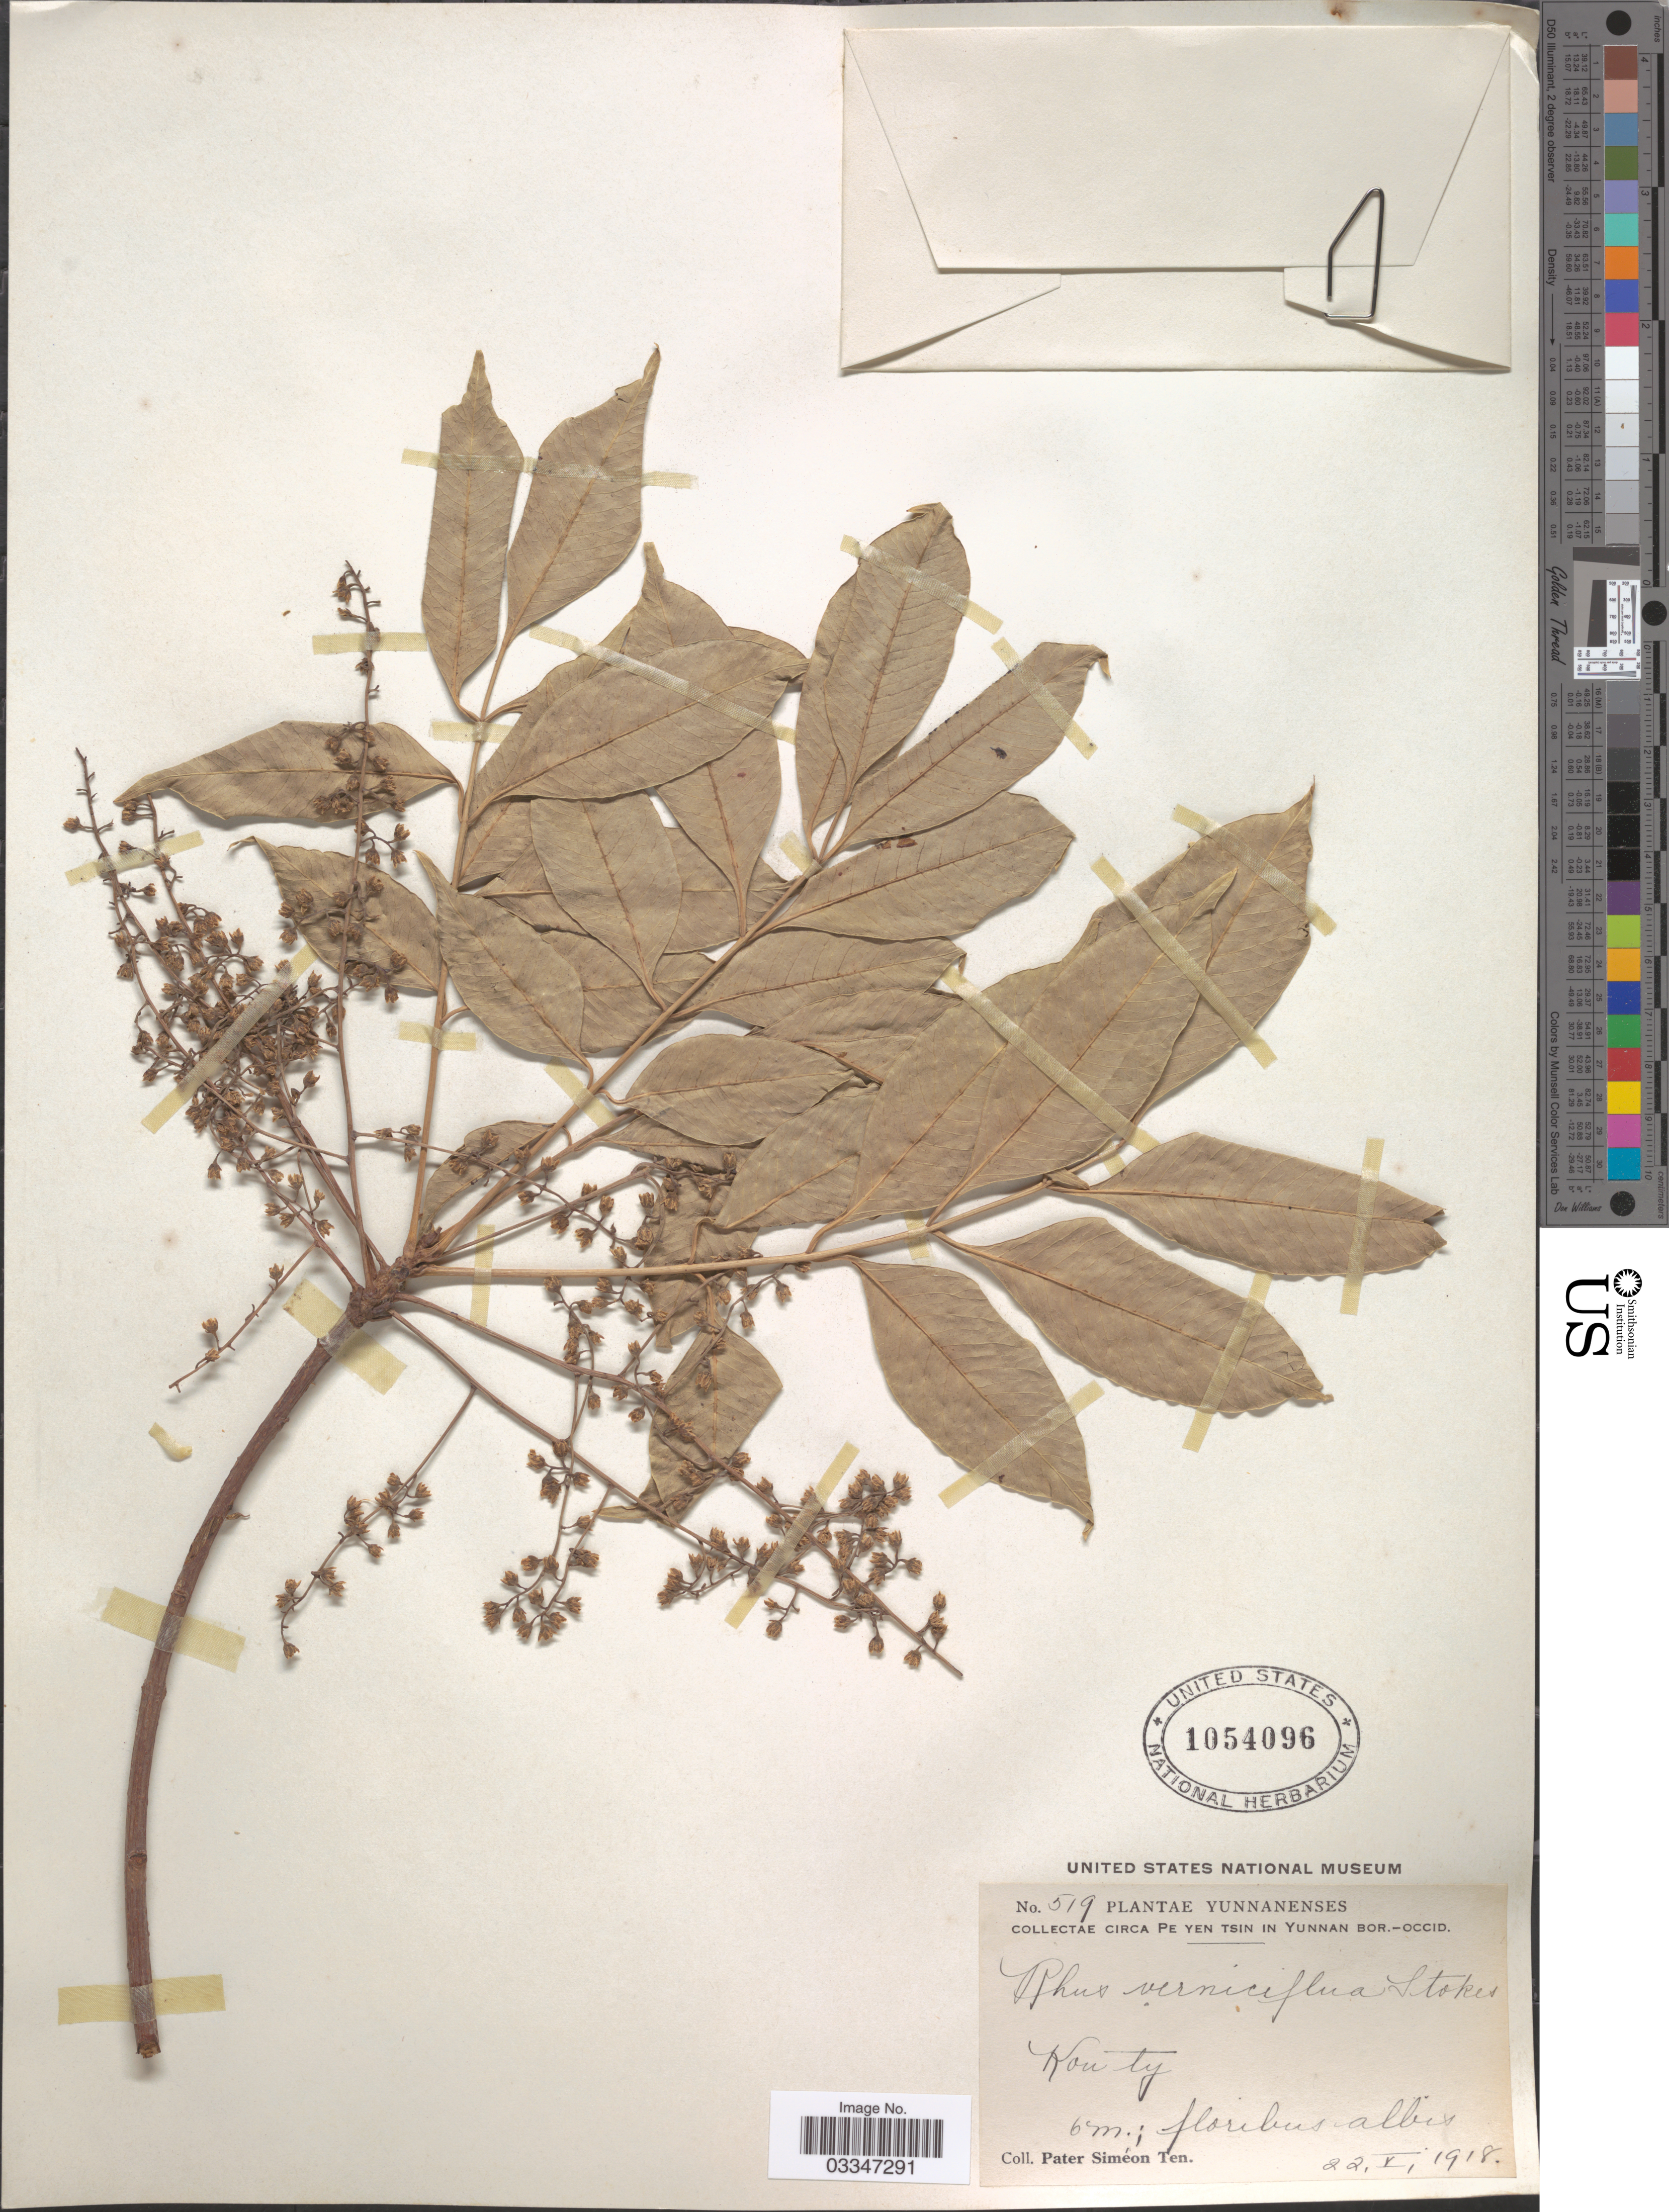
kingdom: Plantae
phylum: Tracheophyta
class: Magnoliopsida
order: Sapindales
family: Anacardiaceae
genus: Rhus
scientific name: Rhus verniciflua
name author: Stokes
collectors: P. S. Ten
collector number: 519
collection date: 1918-05-22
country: China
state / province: Yunnan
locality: Circa Pe Yen Tsin in Yunnan Bor.-Occid. Kouty.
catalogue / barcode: US 1054096